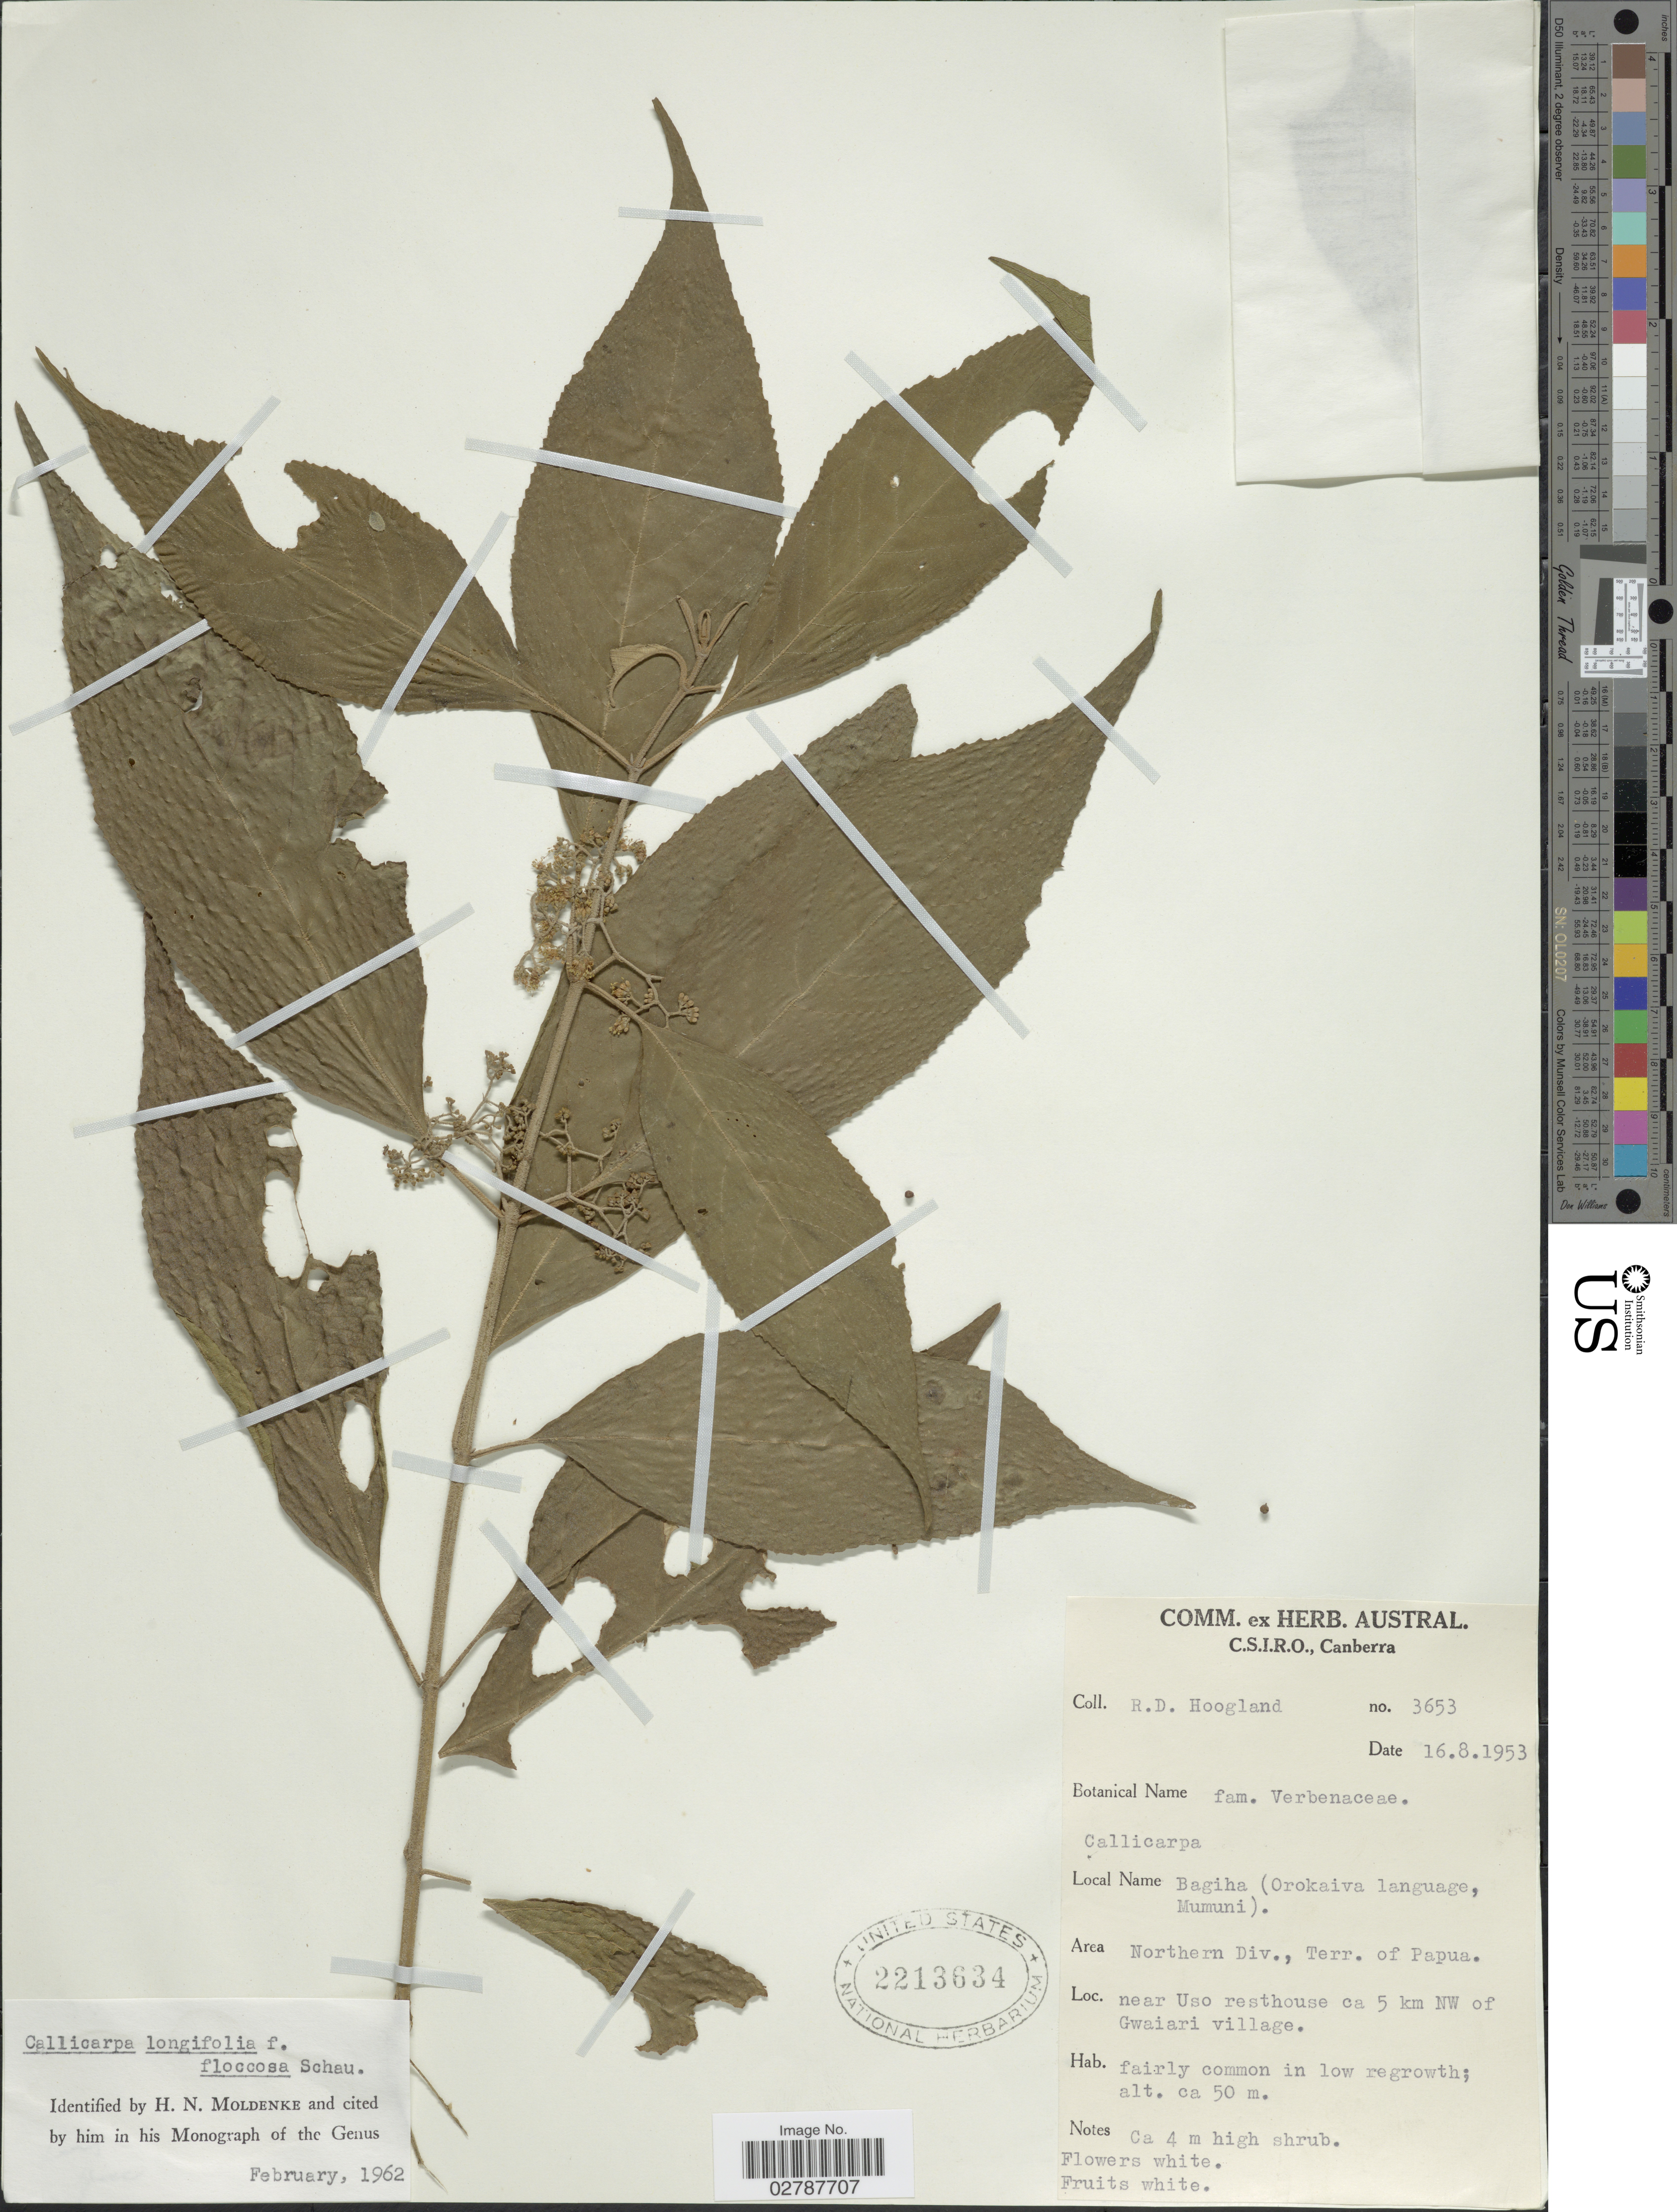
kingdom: Plantae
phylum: Tracheophyta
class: Magnoliopsida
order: Lamiales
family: Lamiaceae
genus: Callicarpa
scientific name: Callicarpa longifolia f. floccosa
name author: Schauer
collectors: R. D. Hoogland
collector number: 3653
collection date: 1953-08-16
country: Papua New Guinea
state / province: Northern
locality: Northern Div., Terr. of Papua. Near Uso resthouse ca 5 km NW of Gwaiari village.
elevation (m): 50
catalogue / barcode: US 2213634